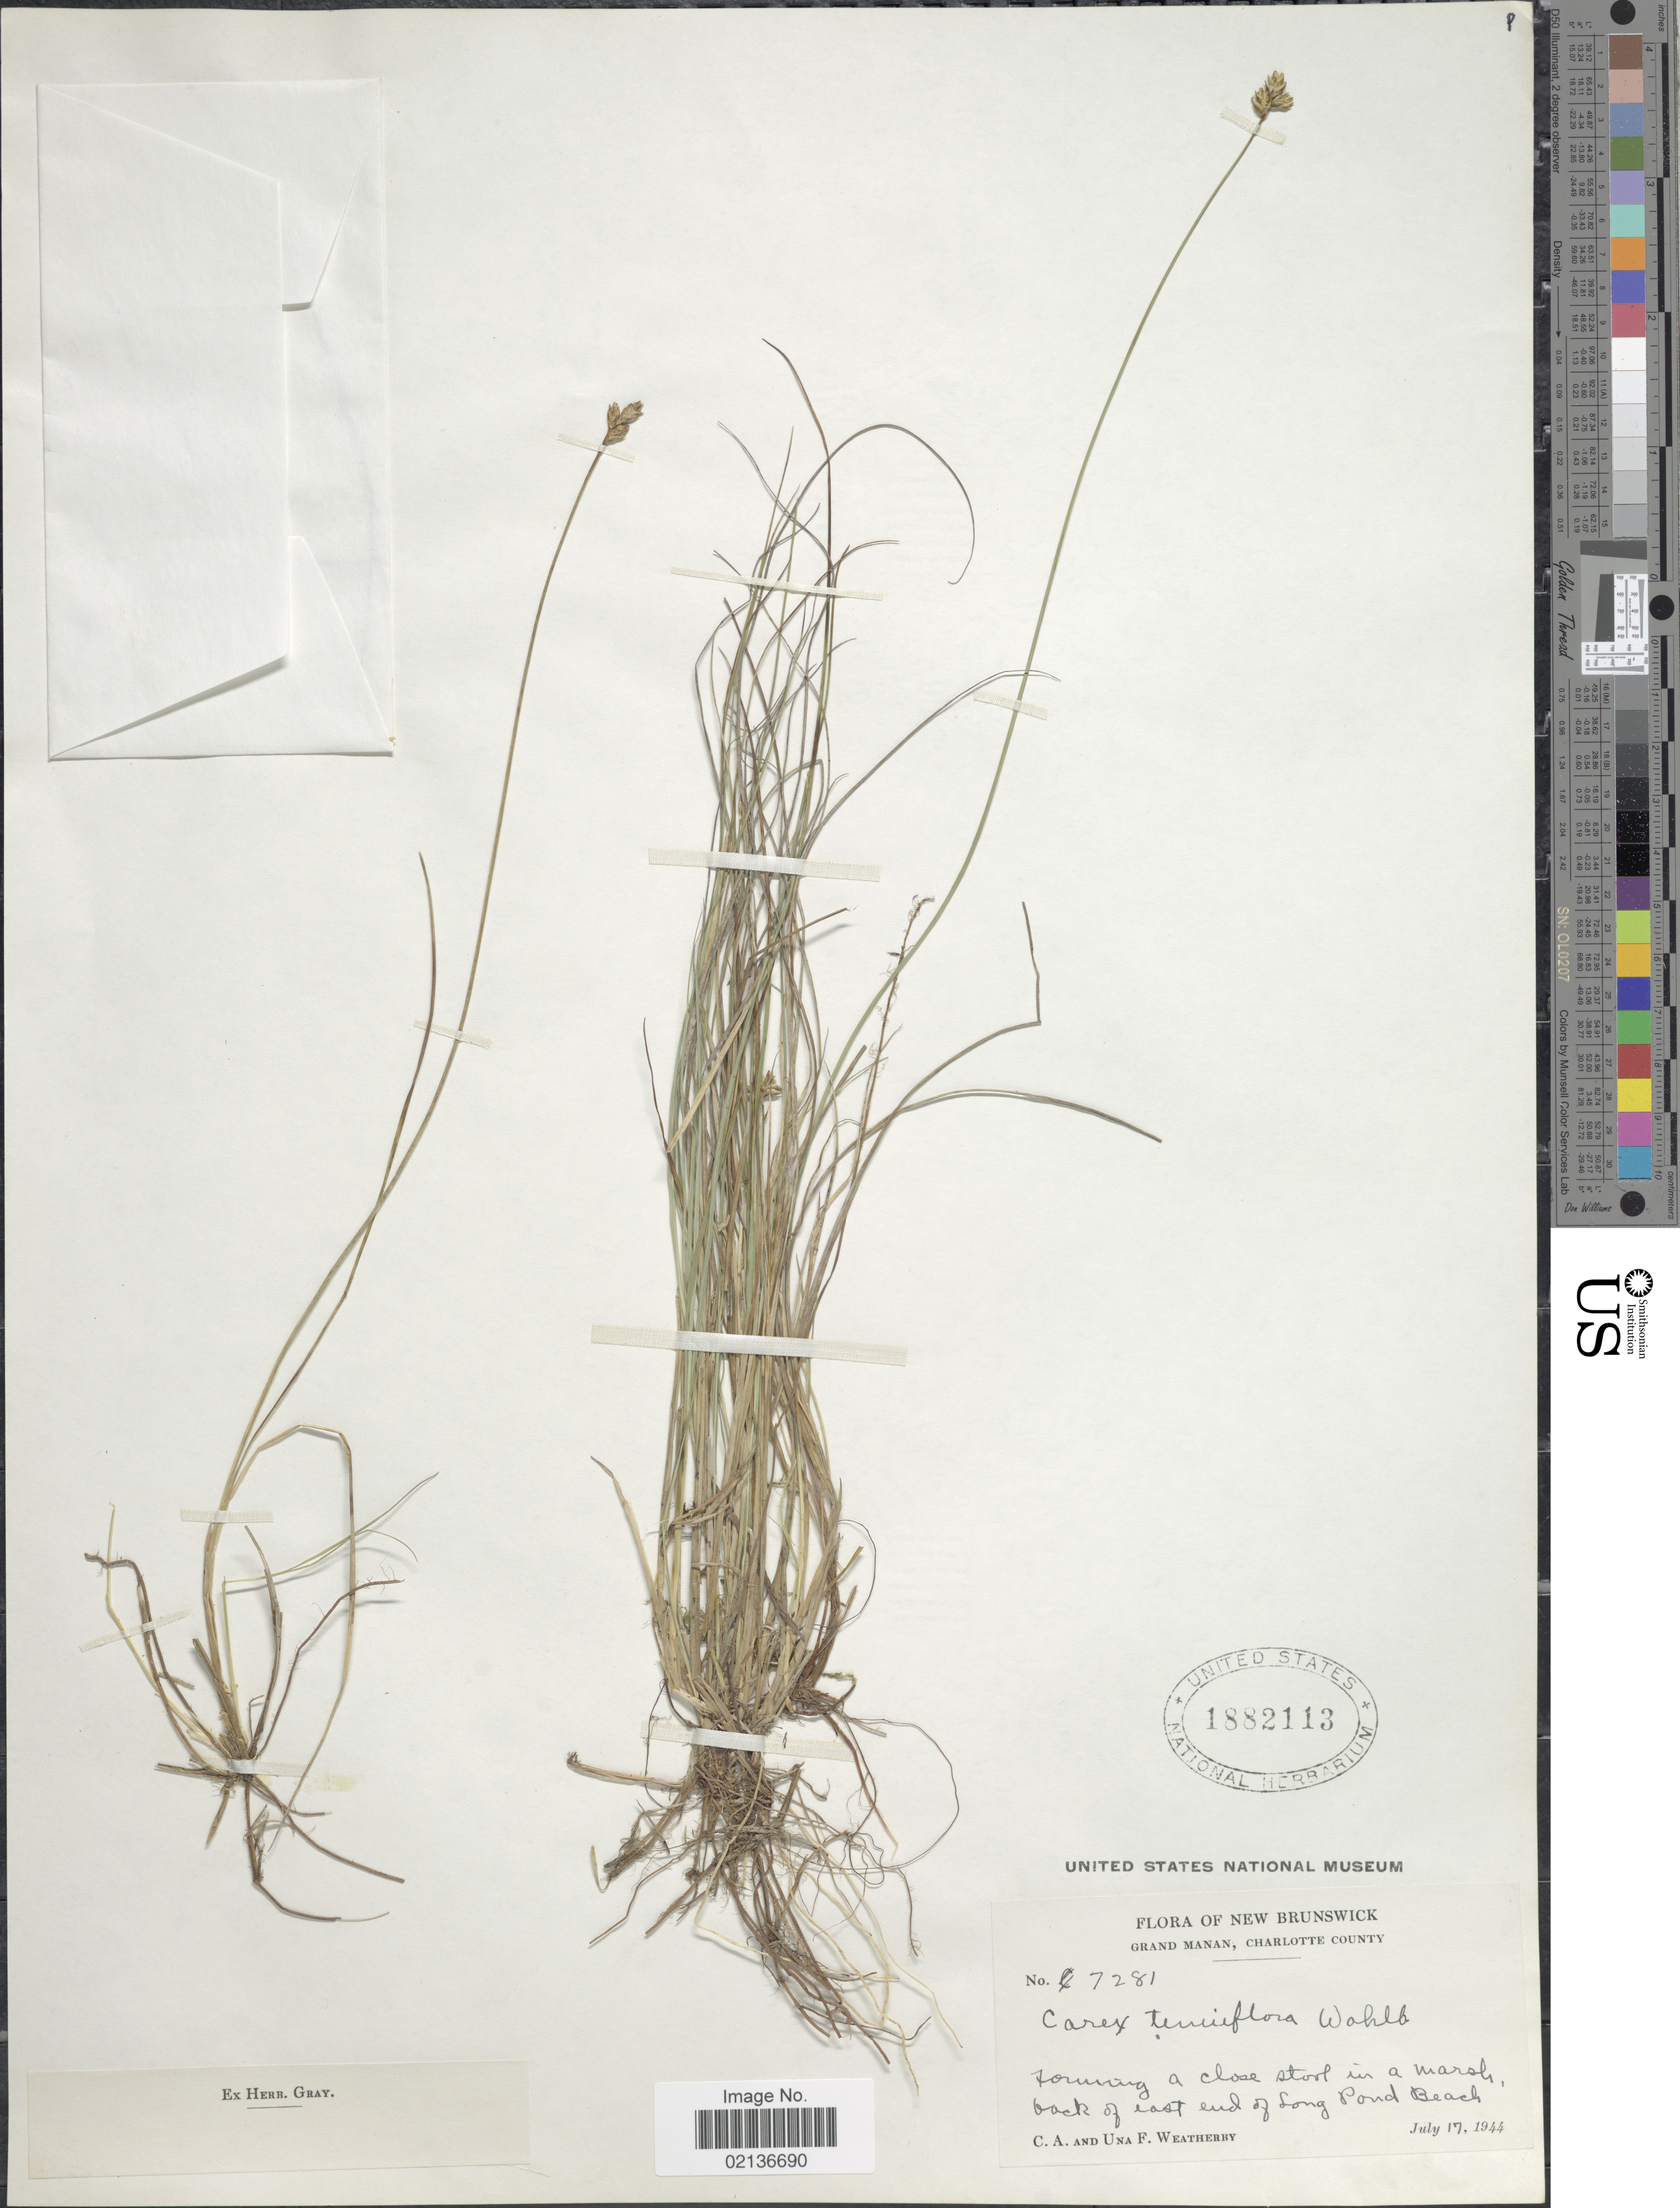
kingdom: Plantae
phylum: Tracheophyta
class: Liliopsida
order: Poales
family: Cyperaceae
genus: Carex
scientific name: Carex tenuiflora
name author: Wahlenb.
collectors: C. A. Weatherby & U. Weatherby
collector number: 7281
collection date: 1944-07-17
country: Canada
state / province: New Brunswick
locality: Grand Manan, Charlotte County, Back of east end of Long Pond Beach.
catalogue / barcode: US 1882113